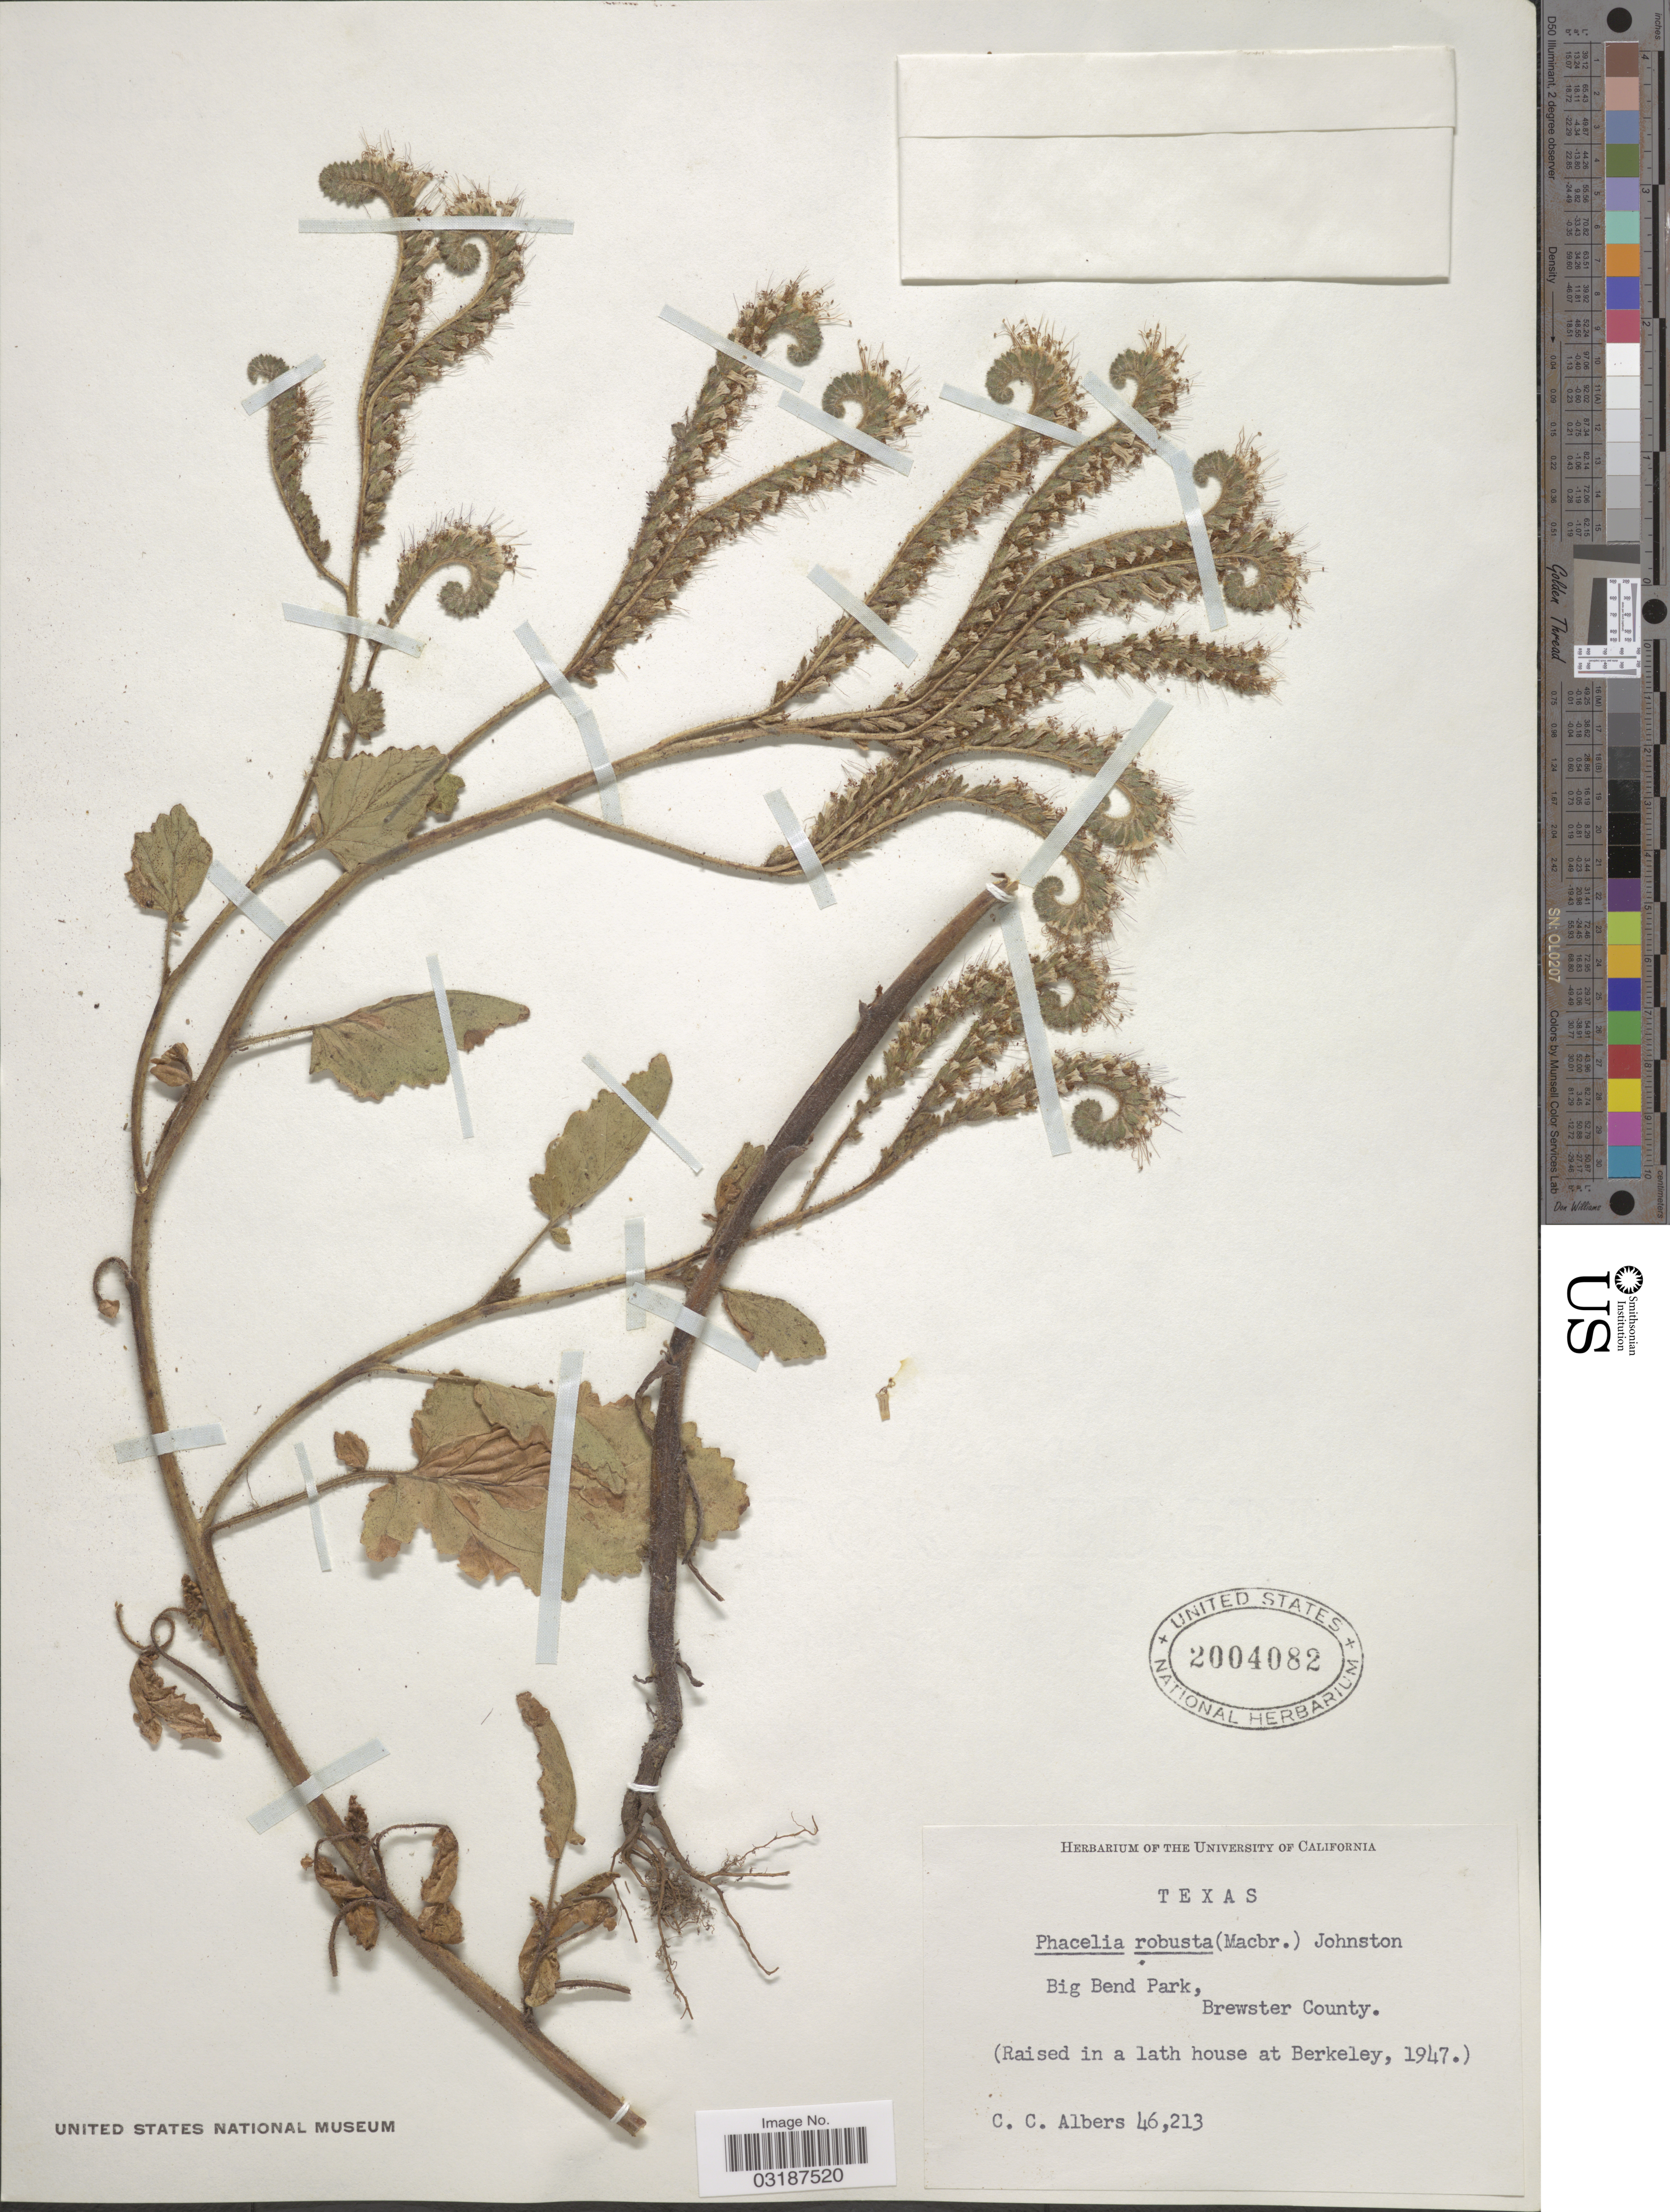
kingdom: Plantae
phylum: Tracheophyta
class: Magnoliopsida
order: Boraginales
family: Hydrophyllaceae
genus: Phacelia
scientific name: Phacelia robusta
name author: (J.F. Macbr.) I.M. Johnst.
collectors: C. Albers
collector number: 46213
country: United States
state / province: Texas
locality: Big Bend Park, Brewster County.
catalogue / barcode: US 2004082